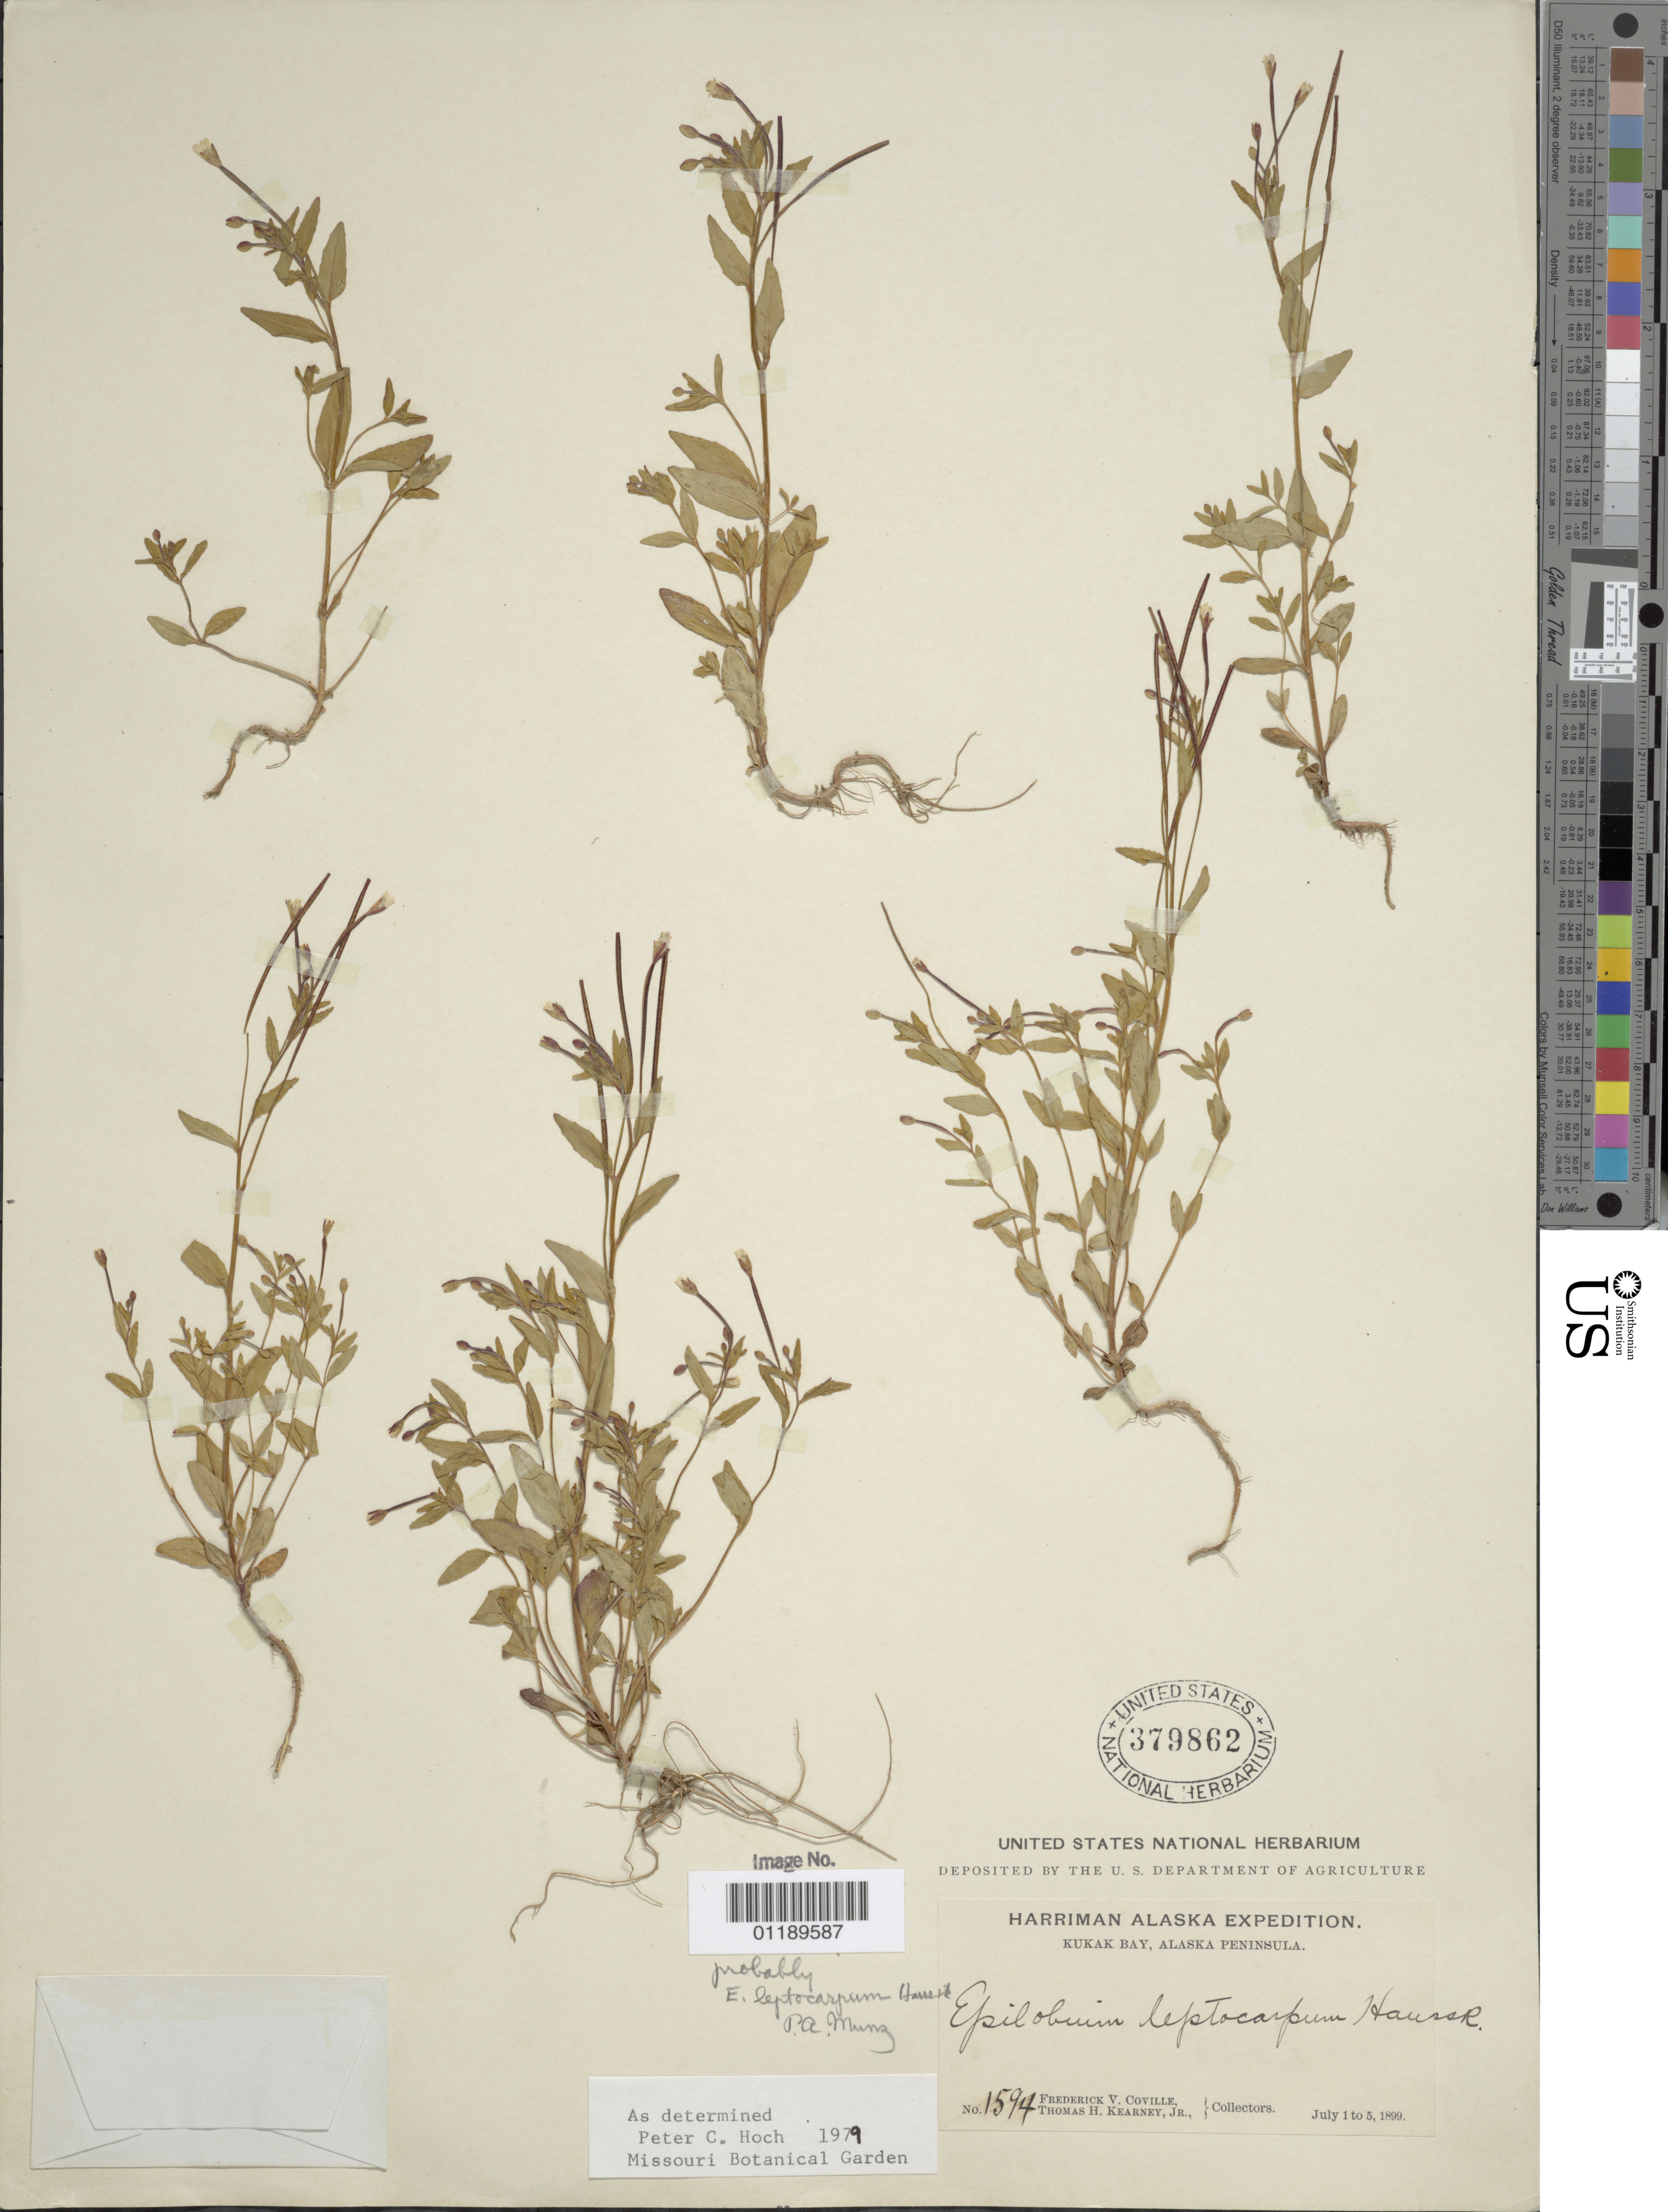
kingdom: Plantae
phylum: Tracheophyta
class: Magnoliopsida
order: Myrtales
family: Onagraceae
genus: Epilobium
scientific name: Epilobium leptocarpum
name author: Hausskn.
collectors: F. V. Coville & T. H. Kearney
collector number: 1594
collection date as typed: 01 Jul 1899 to 05 Jul 1899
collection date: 1899-07-01/1899-07-05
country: United States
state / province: Alaska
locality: Kukak Bay, Alaska Peninsula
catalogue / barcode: US 379862